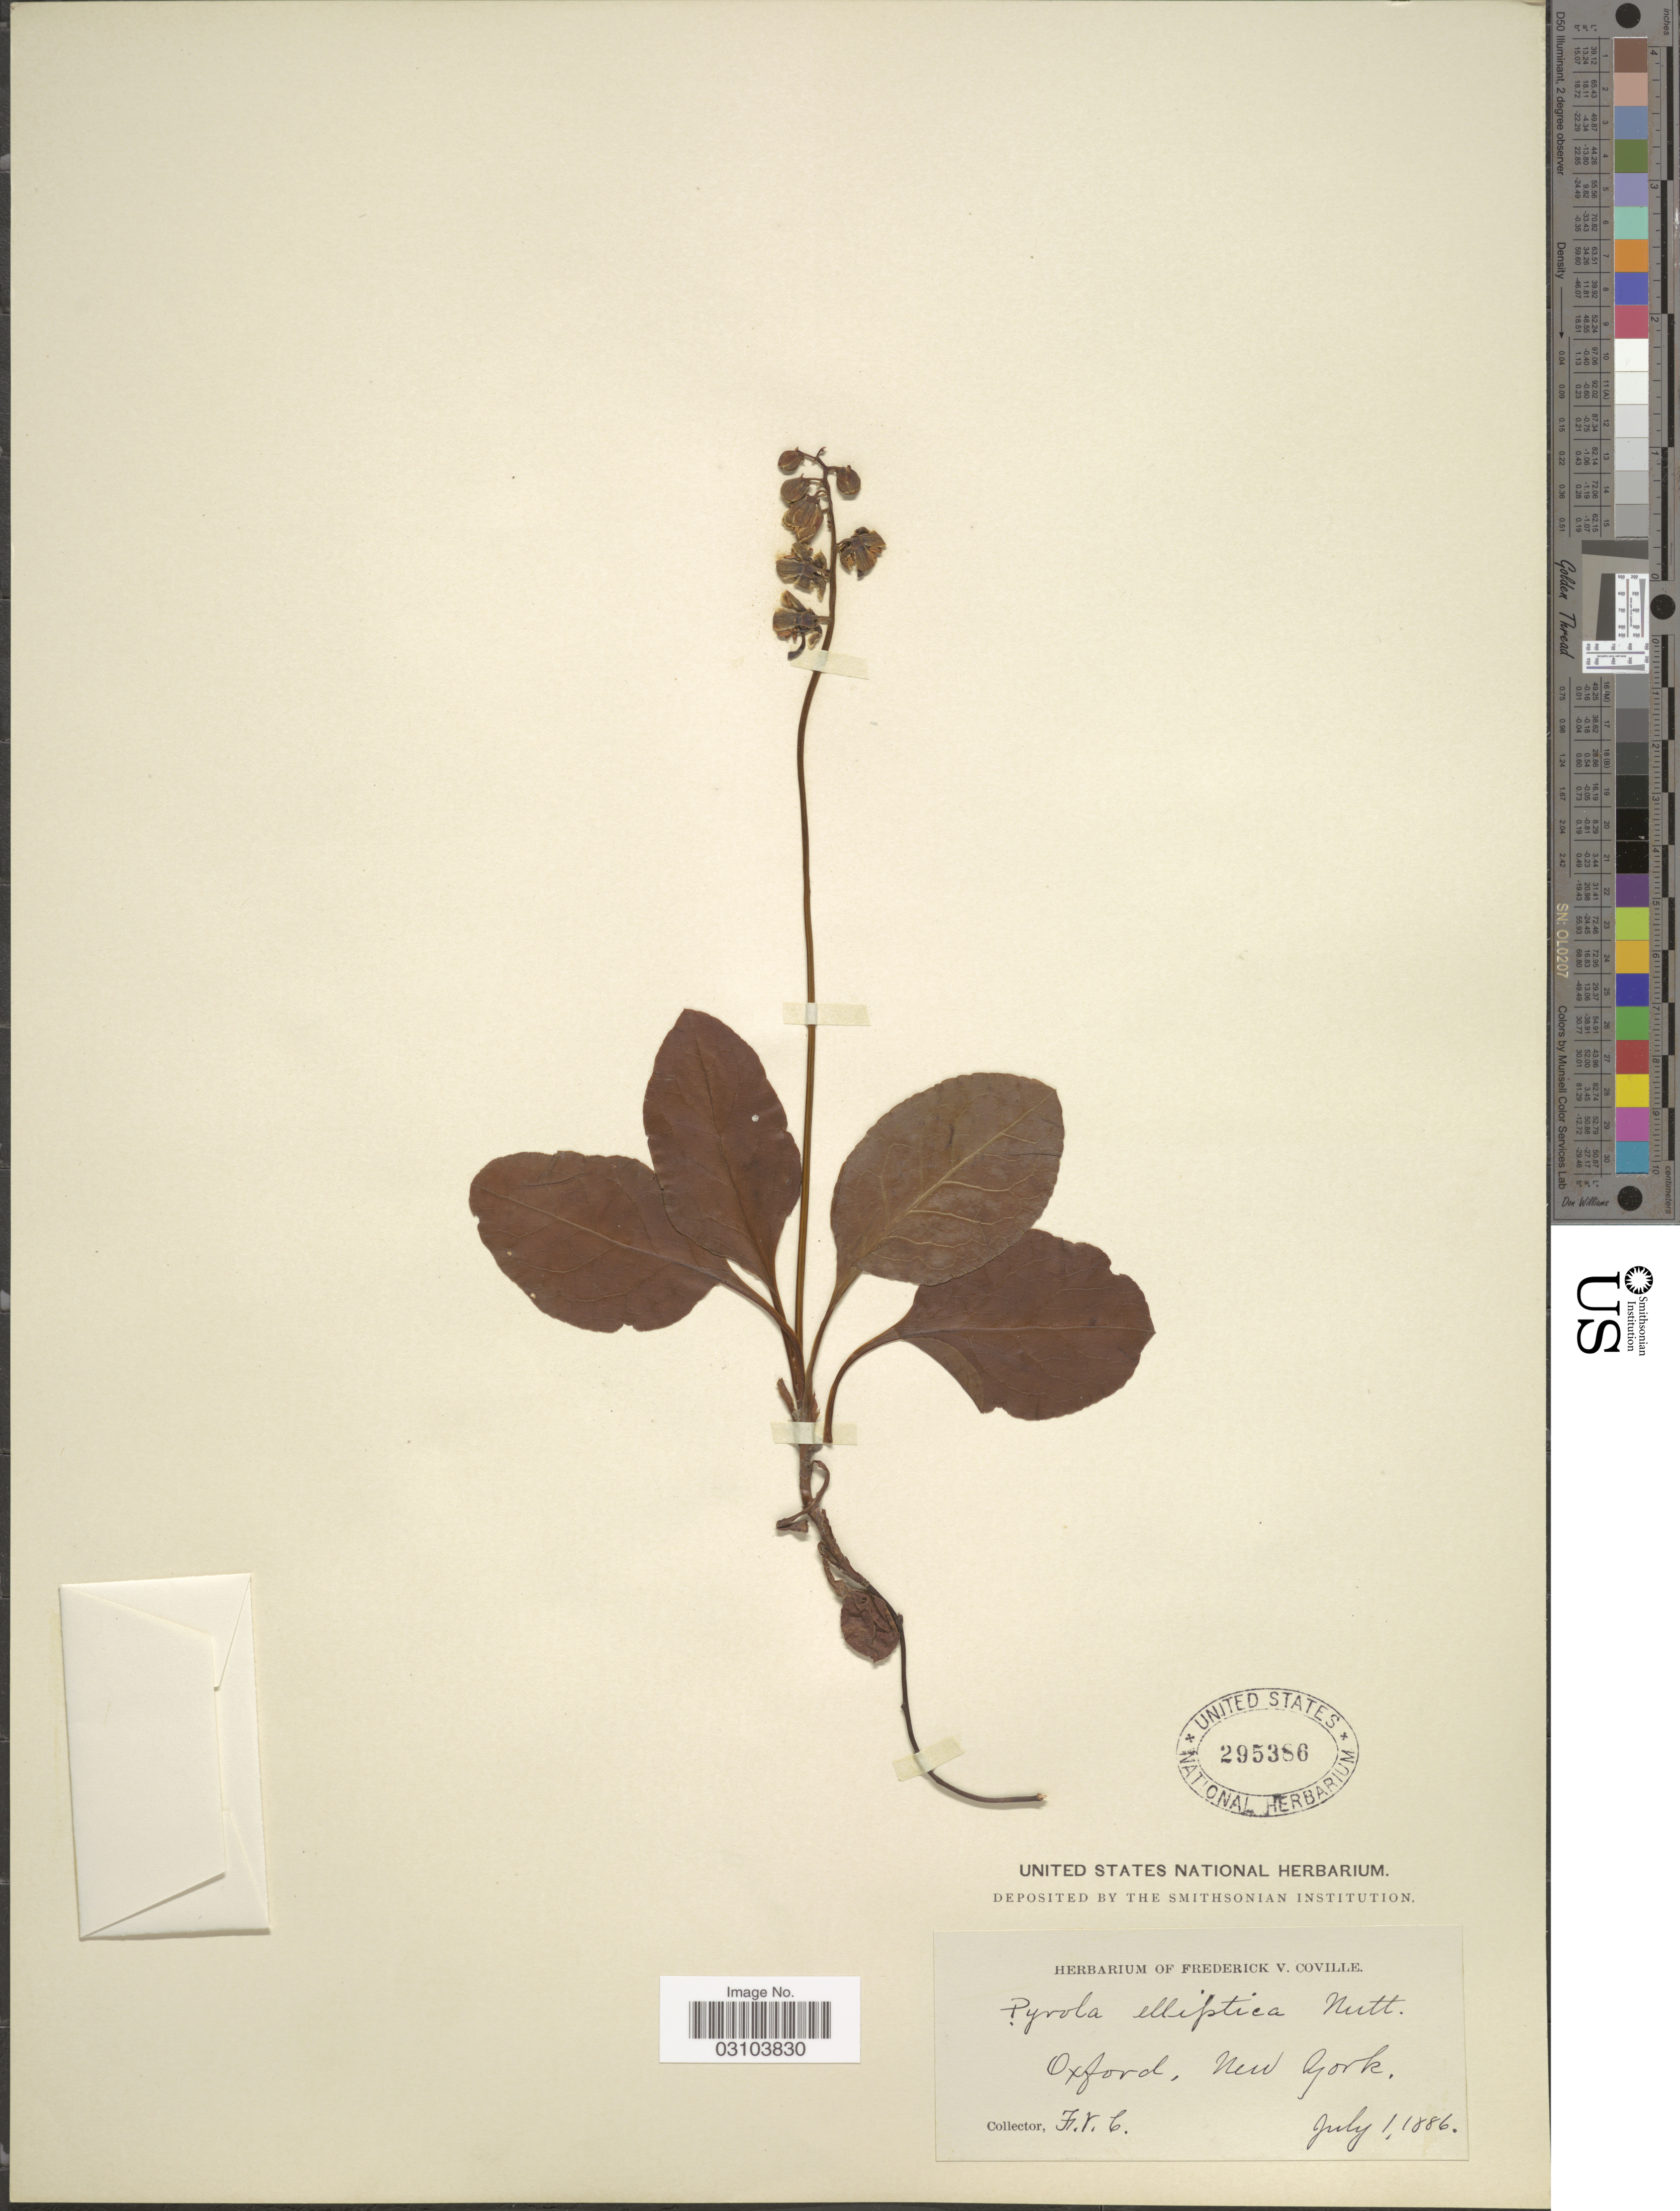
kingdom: Plantae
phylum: Tracheophyta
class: Magnoliopsida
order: Ericales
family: Ericaceae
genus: Pyrola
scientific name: Pyrola elliptica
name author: Nutt.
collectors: F. V. Coville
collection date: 1886-07-01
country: United States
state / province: New York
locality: Oxford.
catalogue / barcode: US 295386